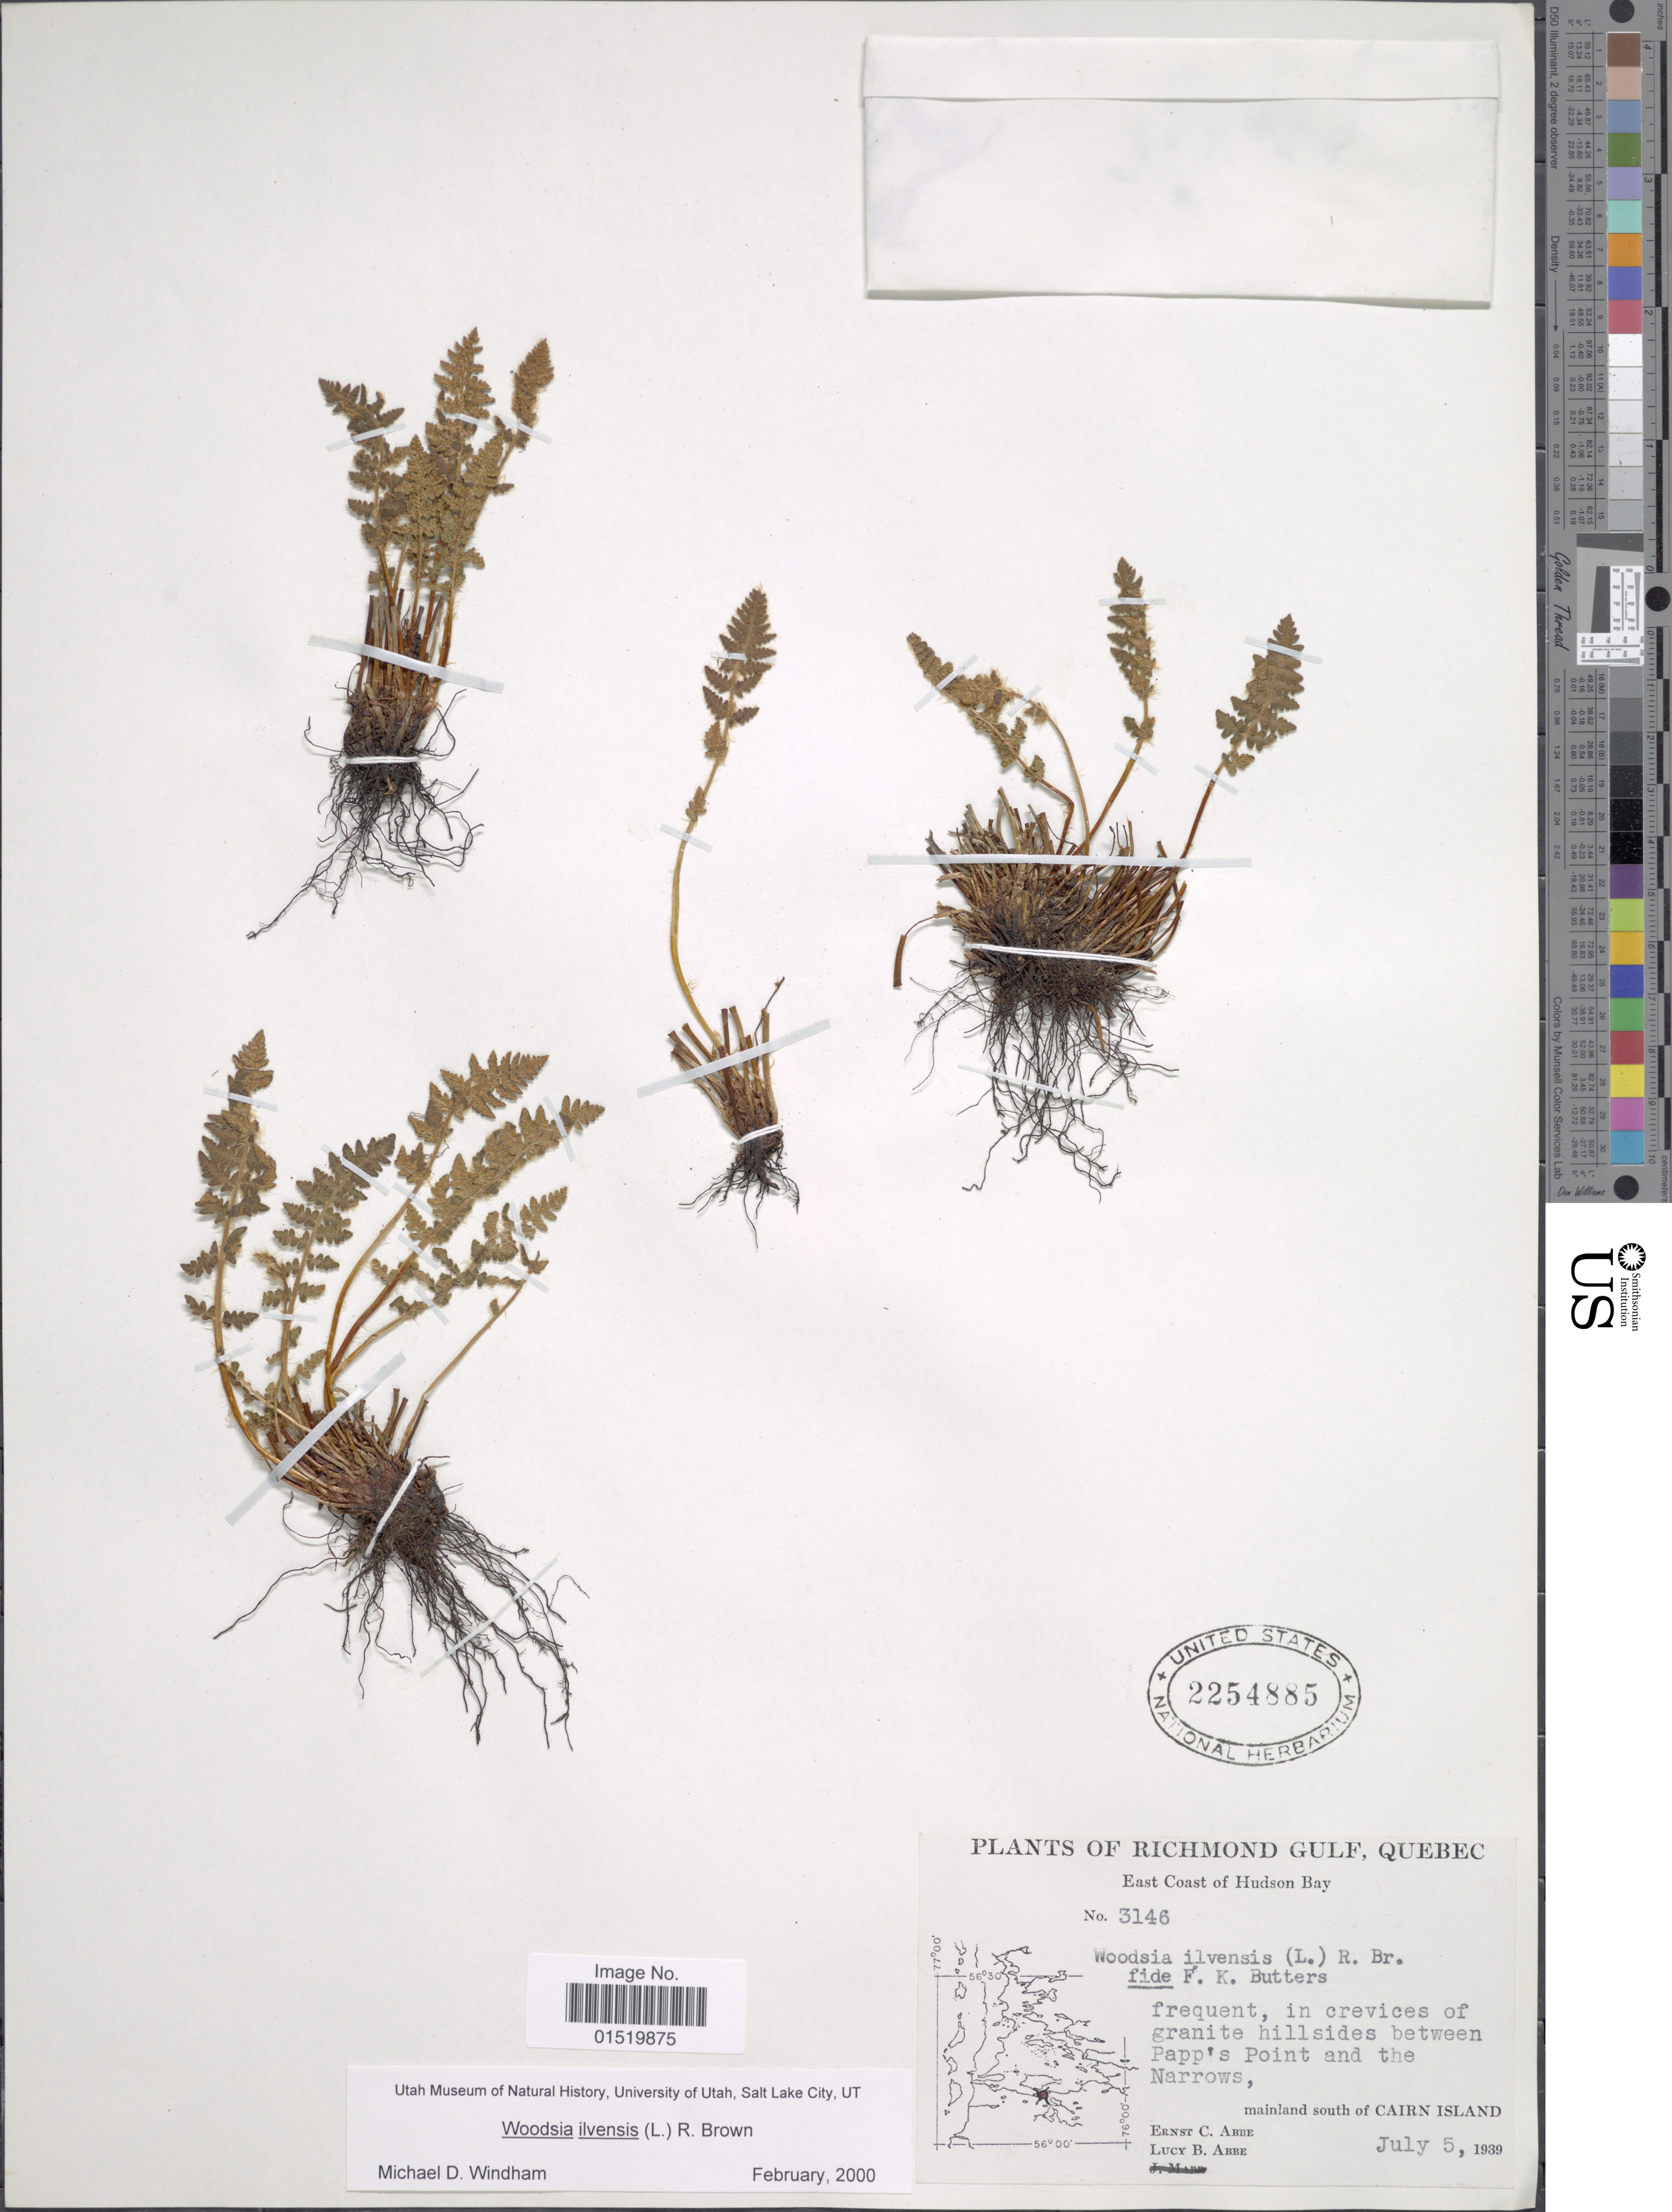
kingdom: Plantae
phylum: Tracheophyta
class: Polypodiopsida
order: Polypodiales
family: Woodsiaceae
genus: Woodsia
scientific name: Woodsia ilvensis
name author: (L.) R. Br.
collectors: E. C. Abbe & L. B. Abbe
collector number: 3146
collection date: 1939-07-05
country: Canada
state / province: Quebec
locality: Richmond Gulf, East Coast of Hudson Bay, in crevices of granite hillsides between Papp's Poimt and the Narrows, mainland south of Cairn Island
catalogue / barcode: US 2254885